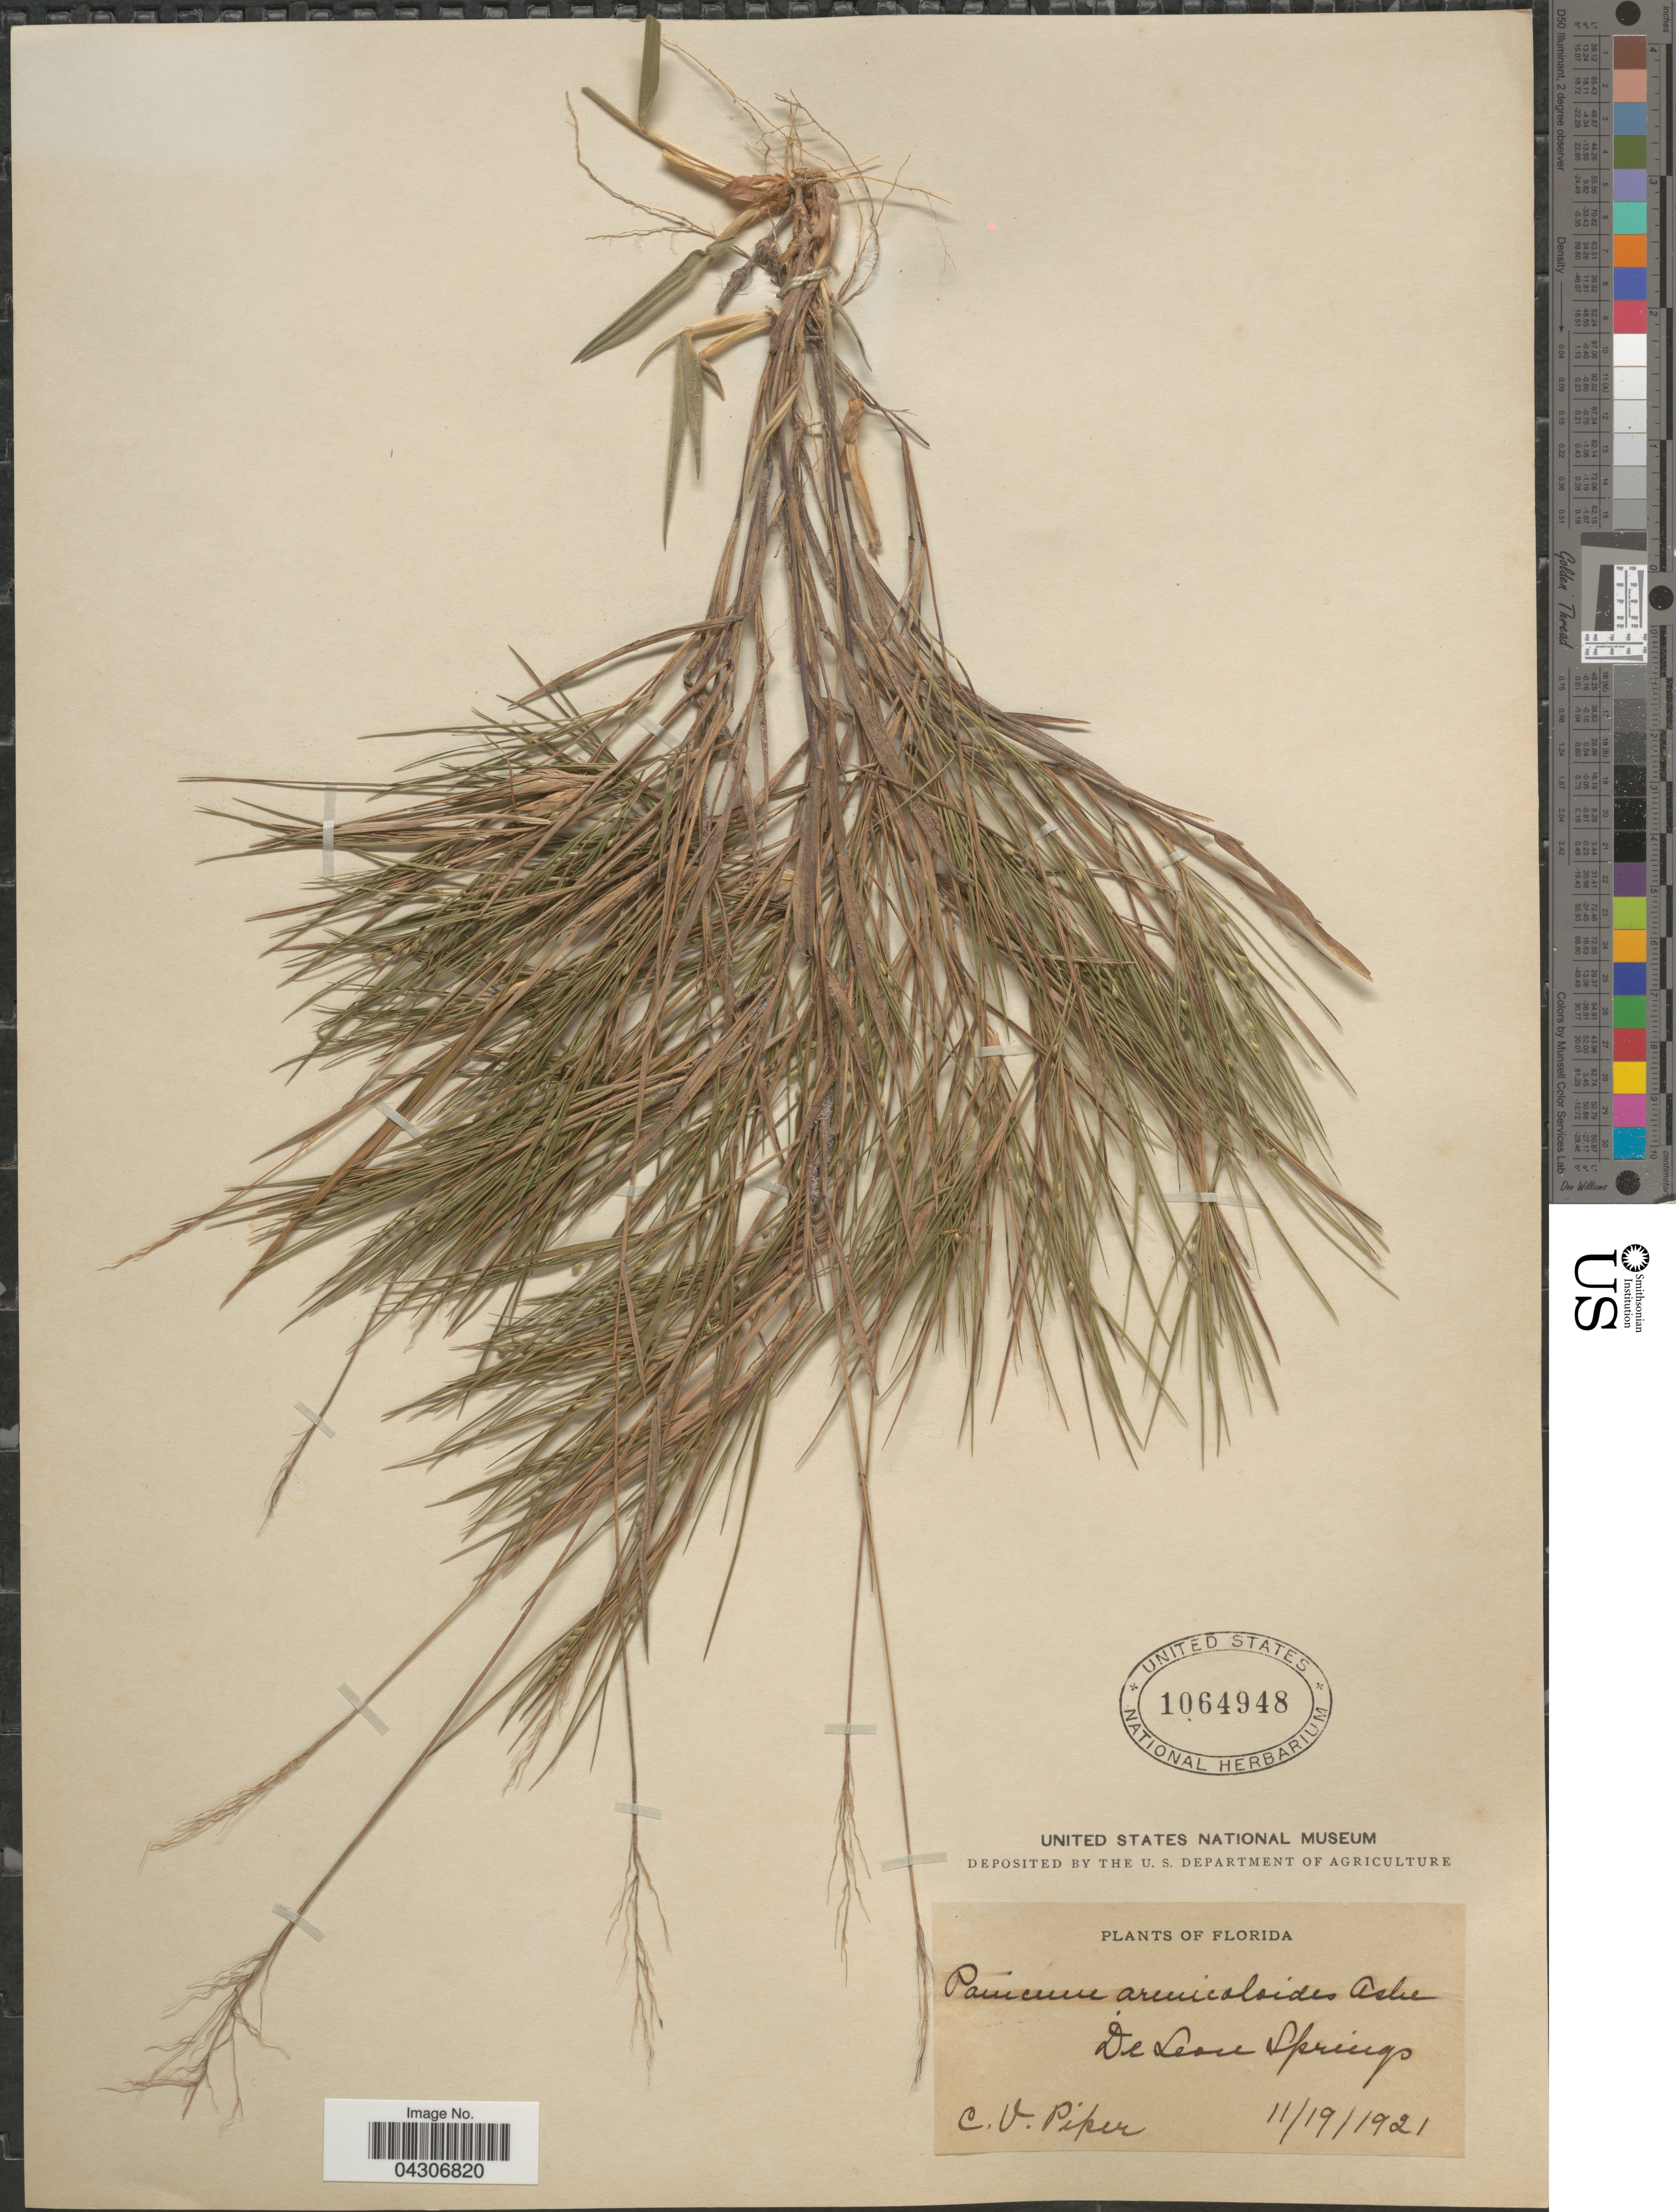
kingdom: Plantae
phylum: Tracheophyta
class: Liliopsida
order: Poales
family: Poaceae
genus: Dichanthelium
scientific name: Dichanthelium aciculare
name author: (Desv. ex Poir.) Gould & C.A. Clark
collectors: C. V. Piper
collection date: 1921-11-19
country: United States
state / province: Florida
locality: De Leon Springs.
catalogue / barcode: US 1064948